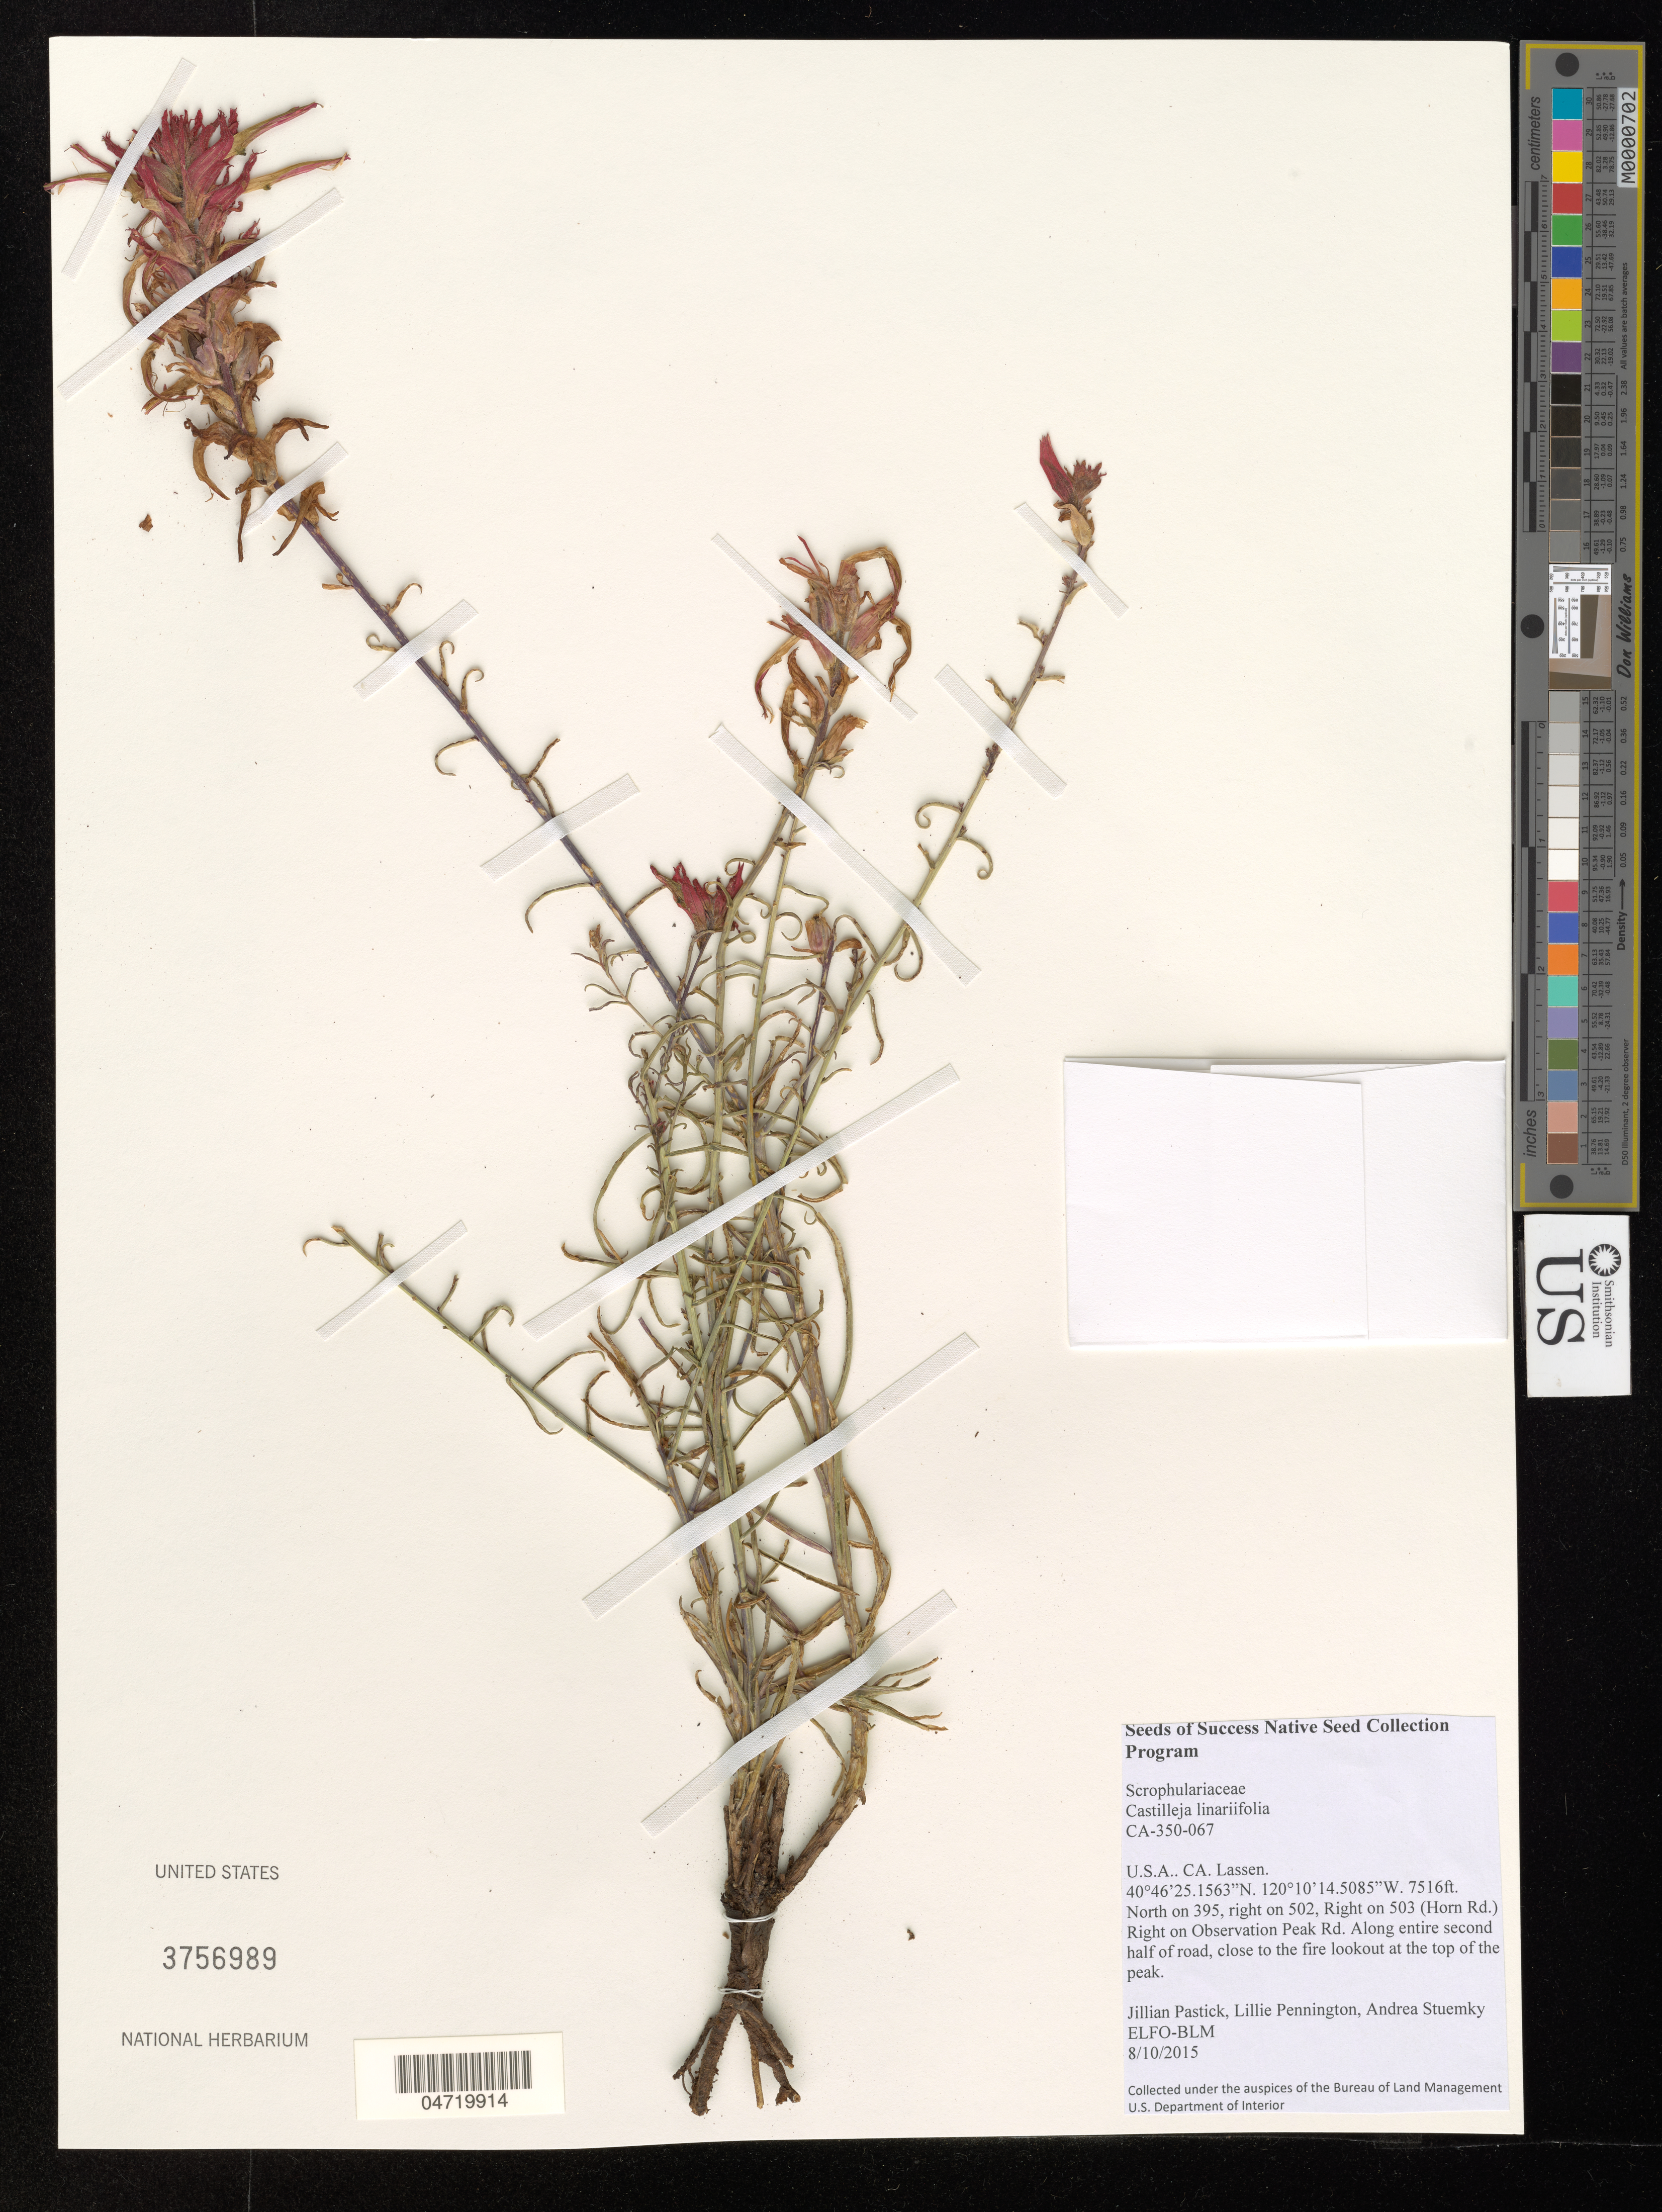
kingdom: Plantae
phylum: Tracheophyta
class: Magnoliopsida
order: Lamiales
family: Orobanchaceae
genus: Castilleja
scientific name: Castilleja linariifolia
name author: Benth.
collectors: J. Pastick, L. Pennington & A. Stuemky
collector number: CA-350-067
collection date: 2015-08-10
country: United States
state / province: California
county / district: Lassen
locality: Lassen. North on 395, right on 502, Right on 503 (Horn Rd.) Right on Observation Peak Rd. Along entire second half of road, close to the fire lookout at the top of the peak.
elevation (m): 2291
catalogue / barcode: US 3756989